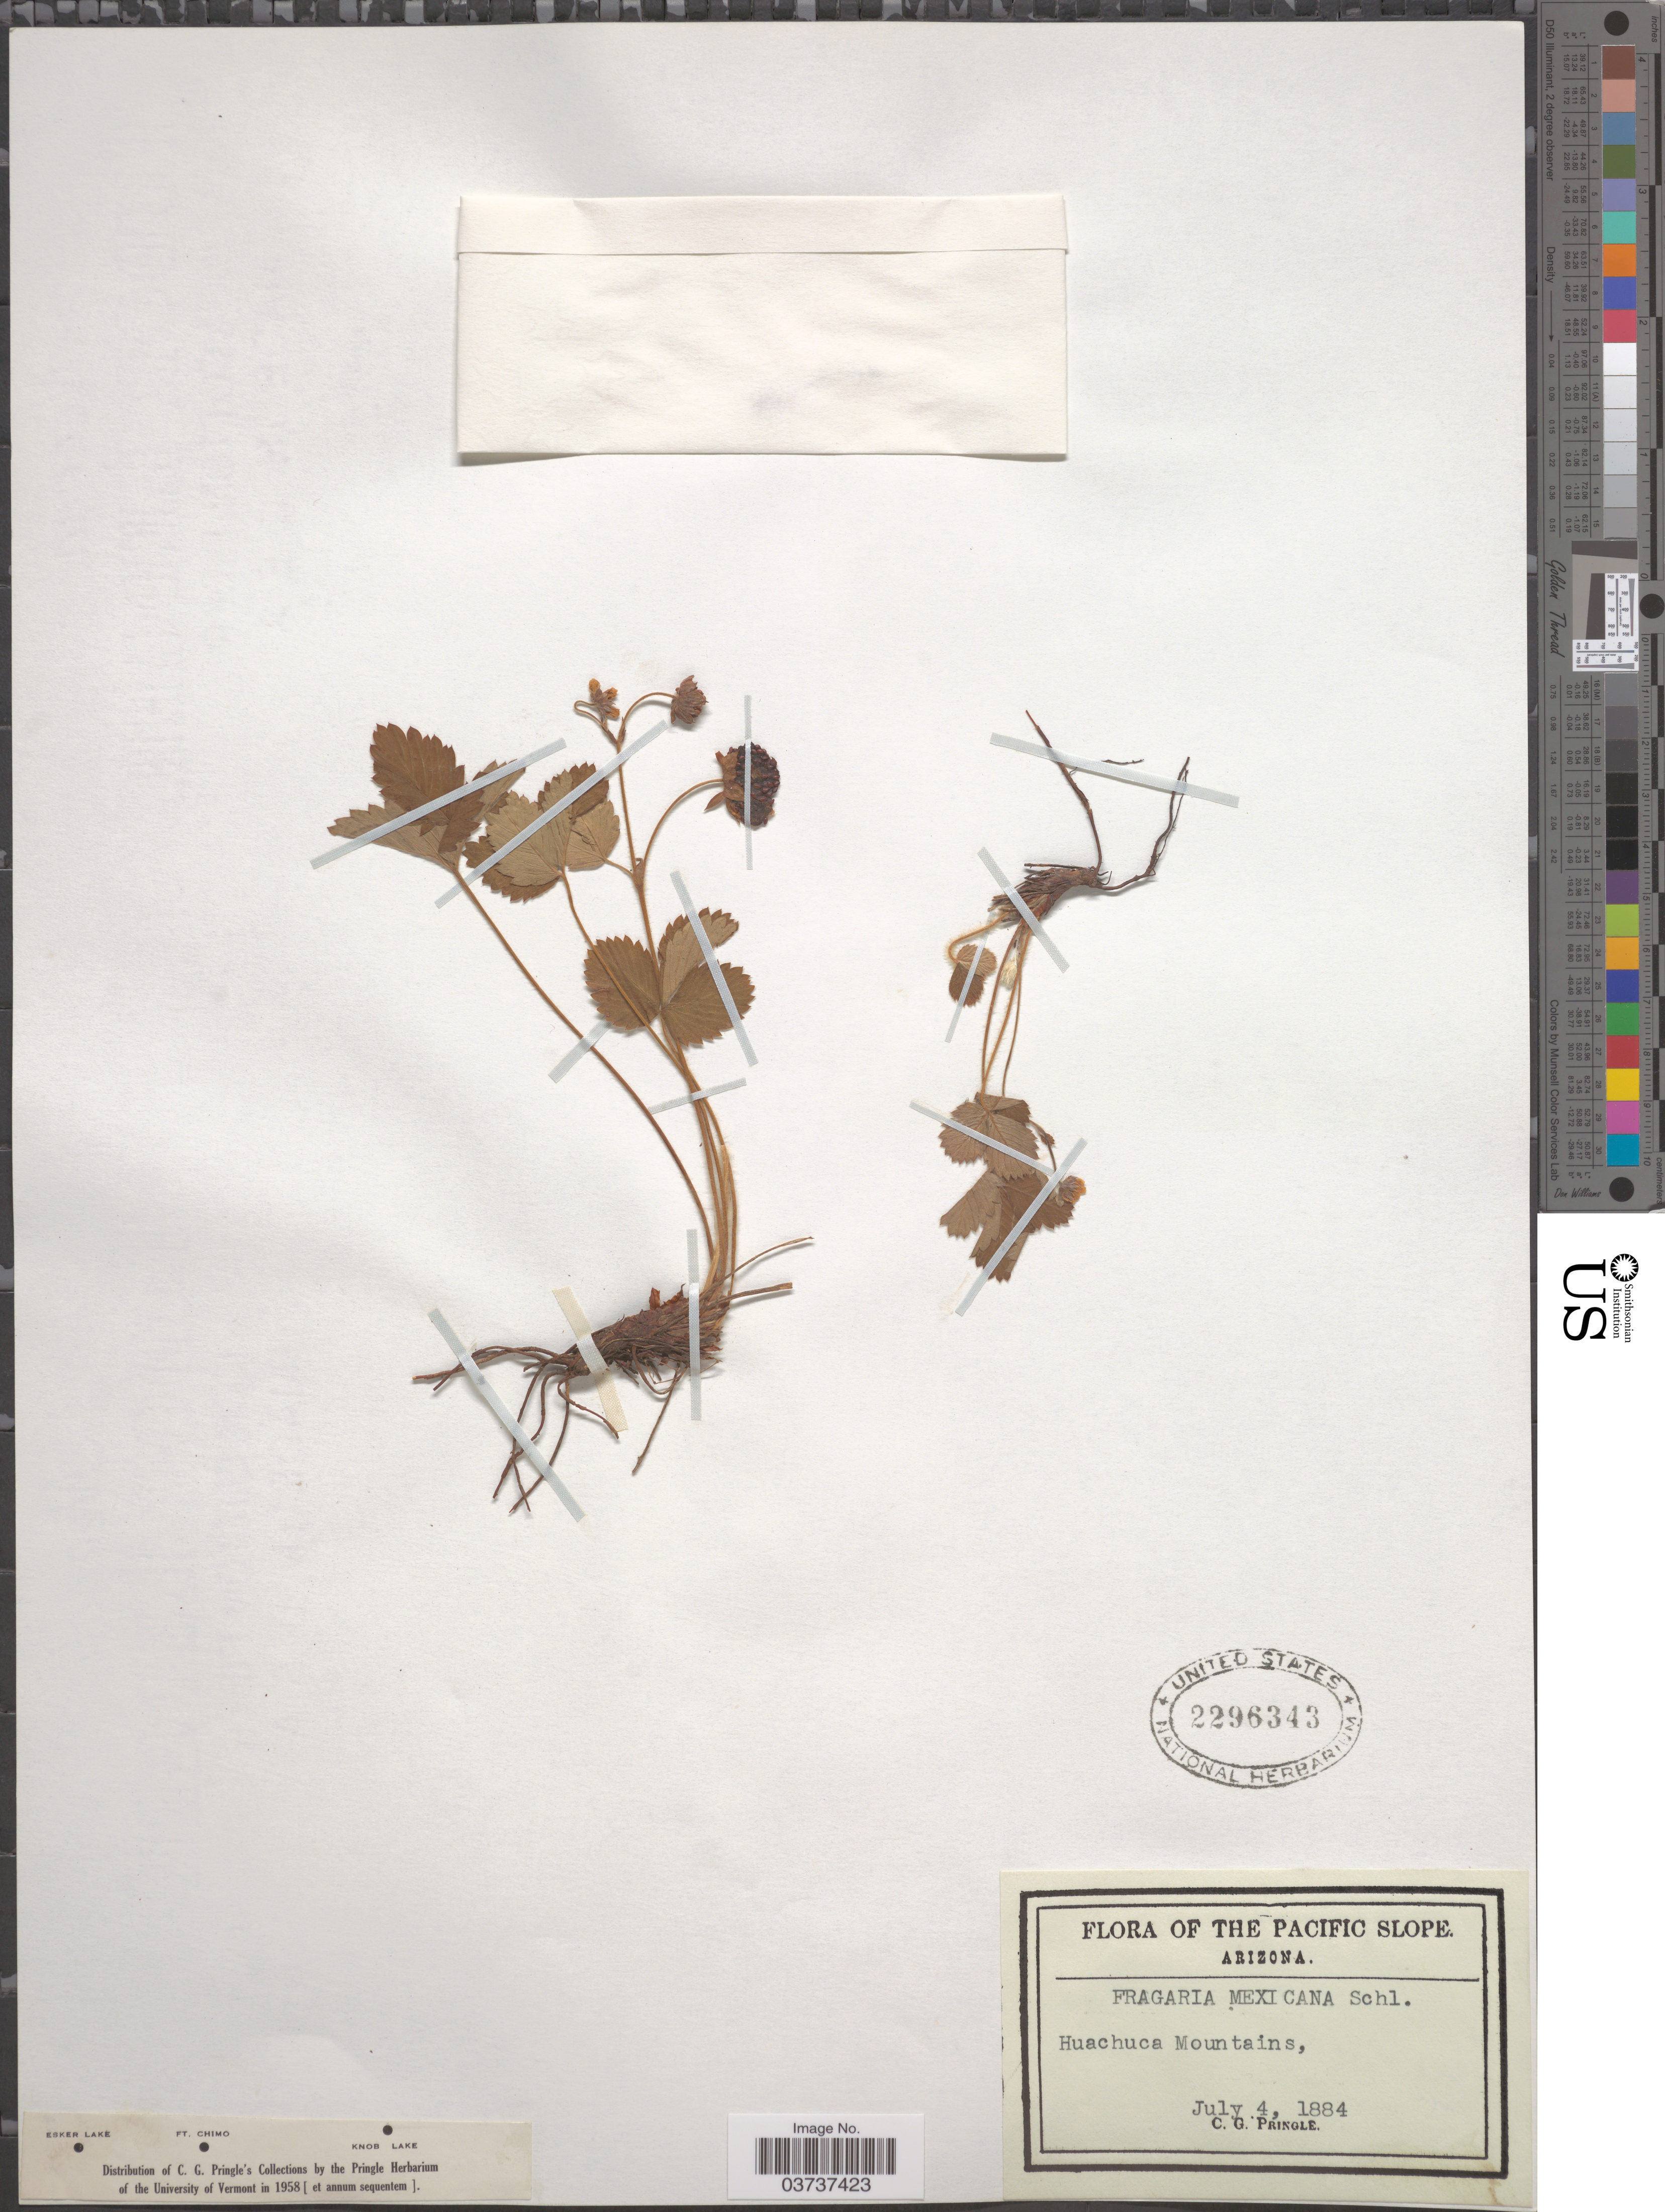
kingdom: Plantae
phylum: Tracheophyta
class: Magnoliopsida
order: Rosales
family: Rosaceae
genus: Fragaria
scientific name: Fragaria vesca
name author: L.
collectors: C. G. Pringle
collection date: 1884-07-04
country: United States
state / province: Arizona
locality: The Pacific Slope. Huachuca Mountains.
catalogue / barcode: US 2296343